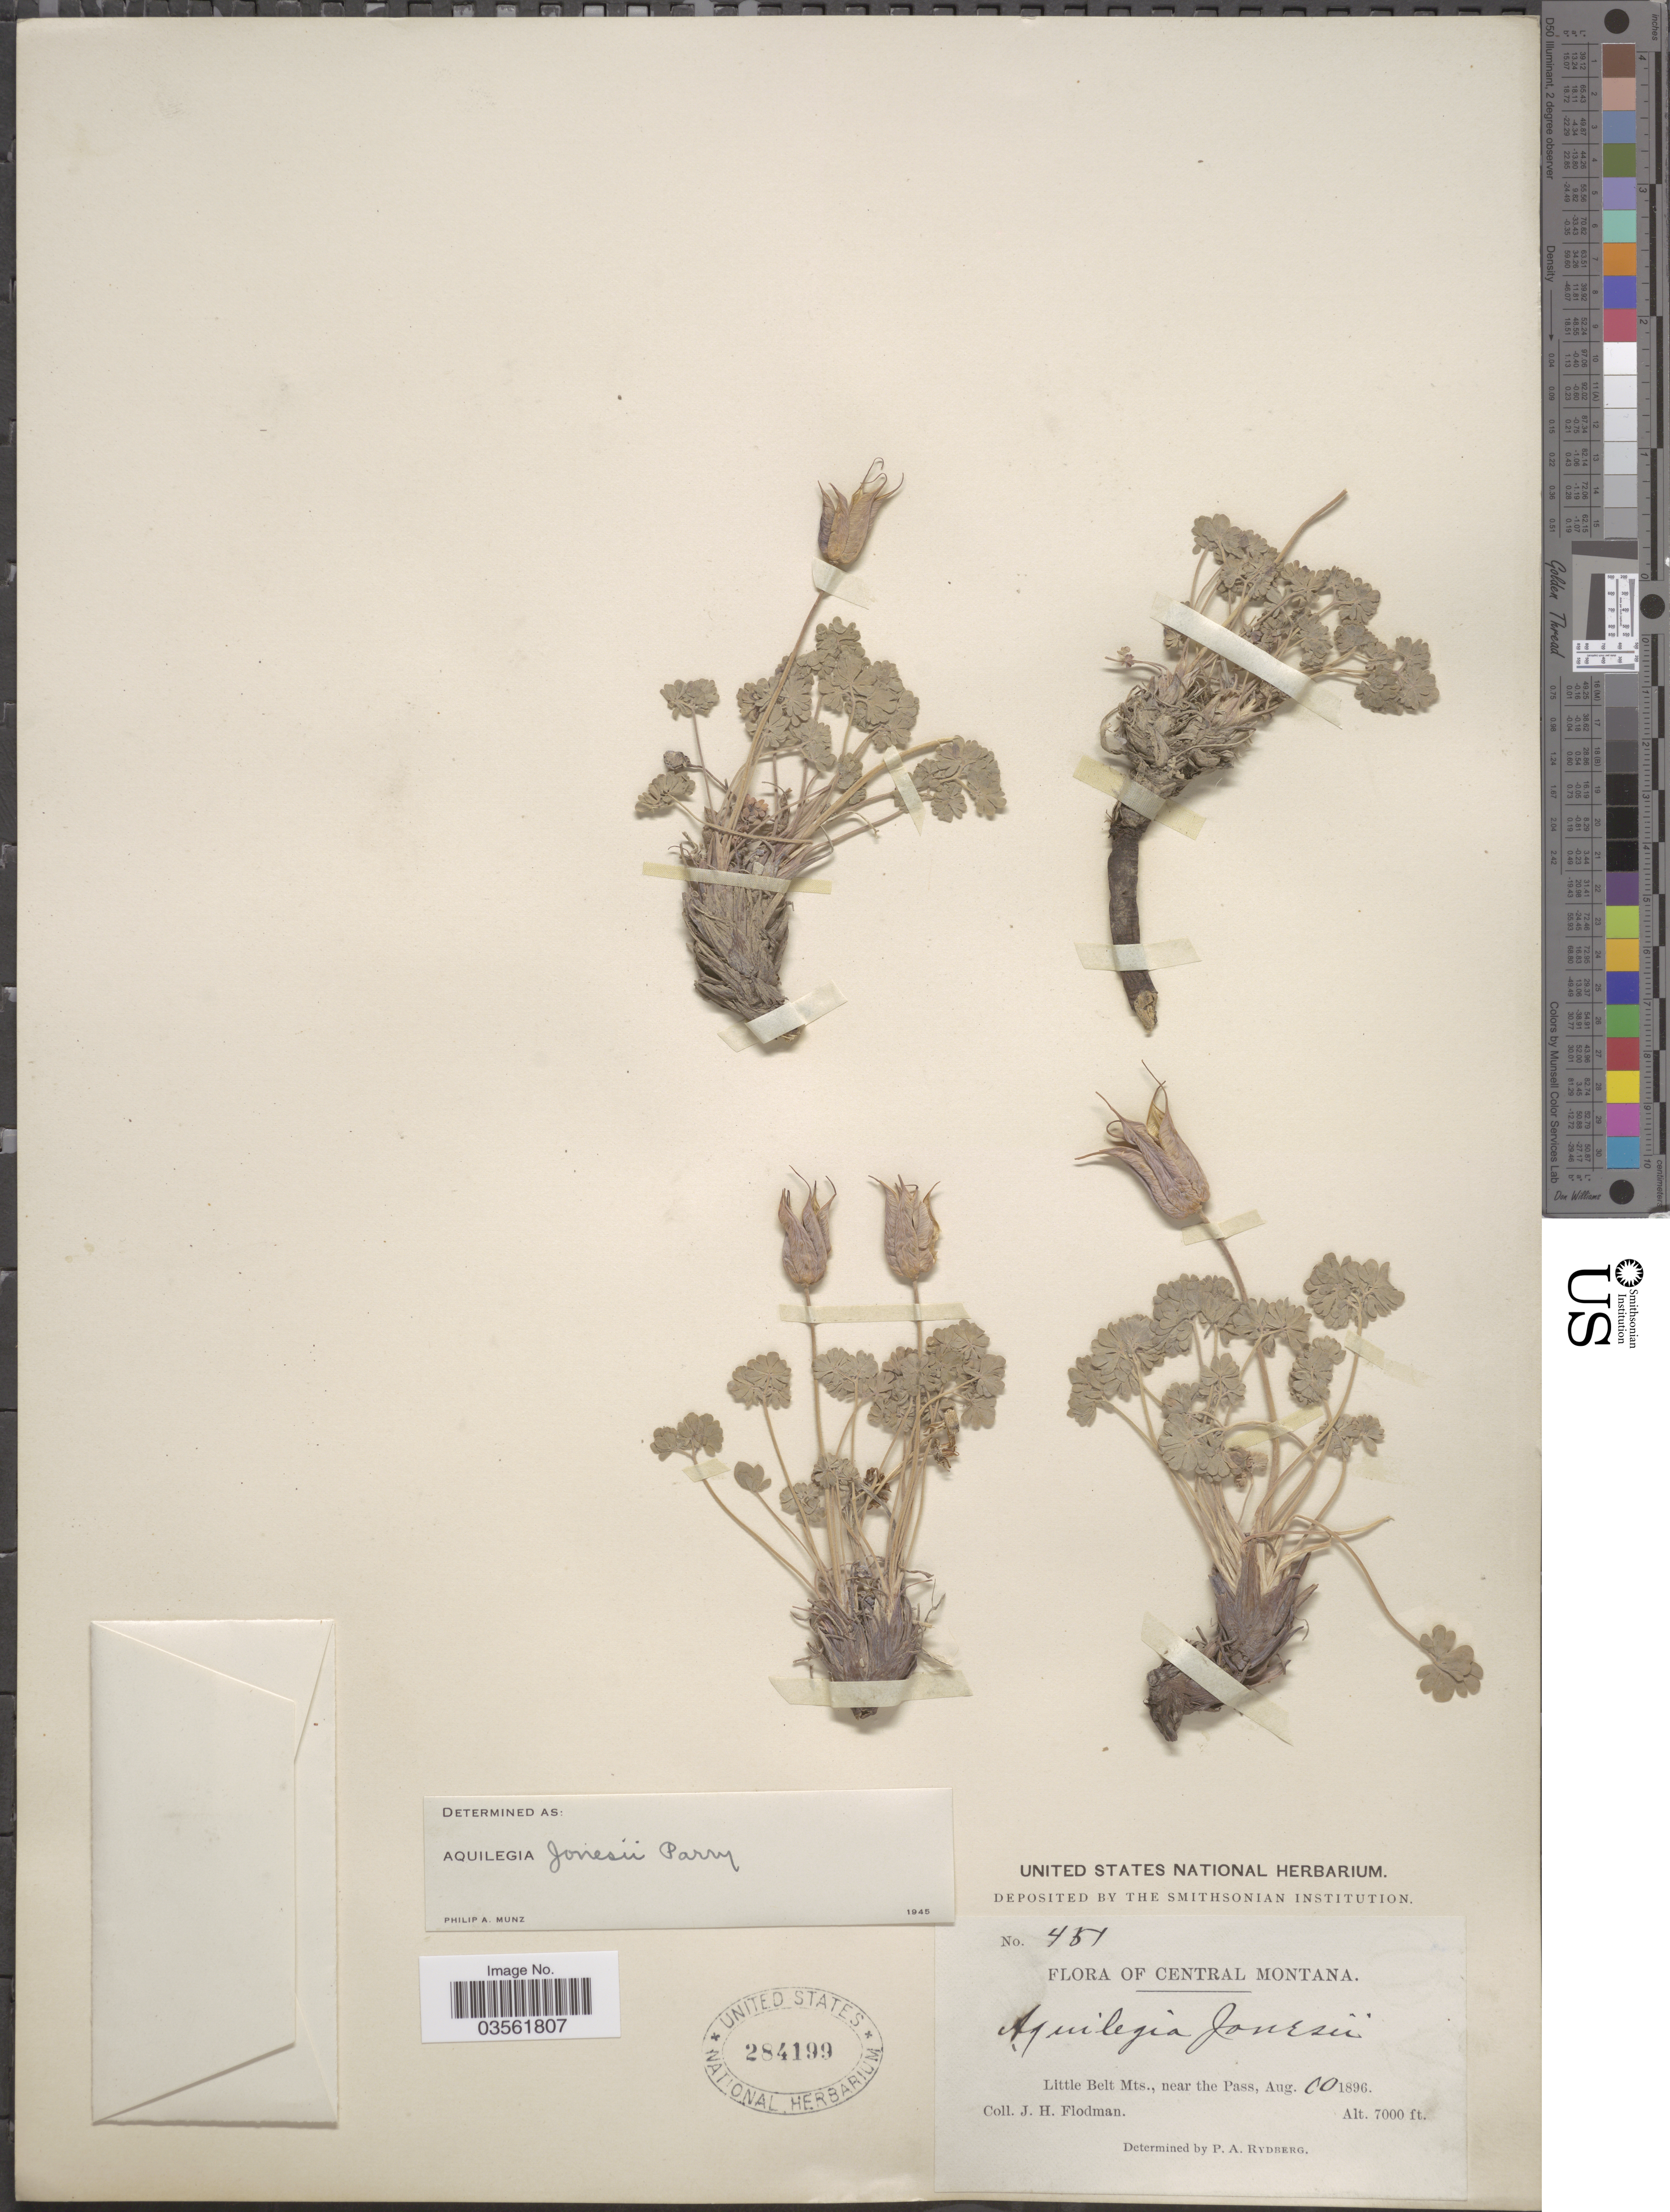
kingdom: Plantae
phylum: Tracheophyta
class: Magnoliopsida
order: Ranunculales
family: Ranunculaceae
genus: Aquilegia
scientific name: Aquilegia jonesii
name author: Parry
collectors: J. Flodman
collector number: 451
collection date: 1896-08-10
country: United States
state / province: Montana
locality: Central Montana. Little Belt Mts., near the pass.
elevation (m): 2134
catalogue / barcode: US 284199